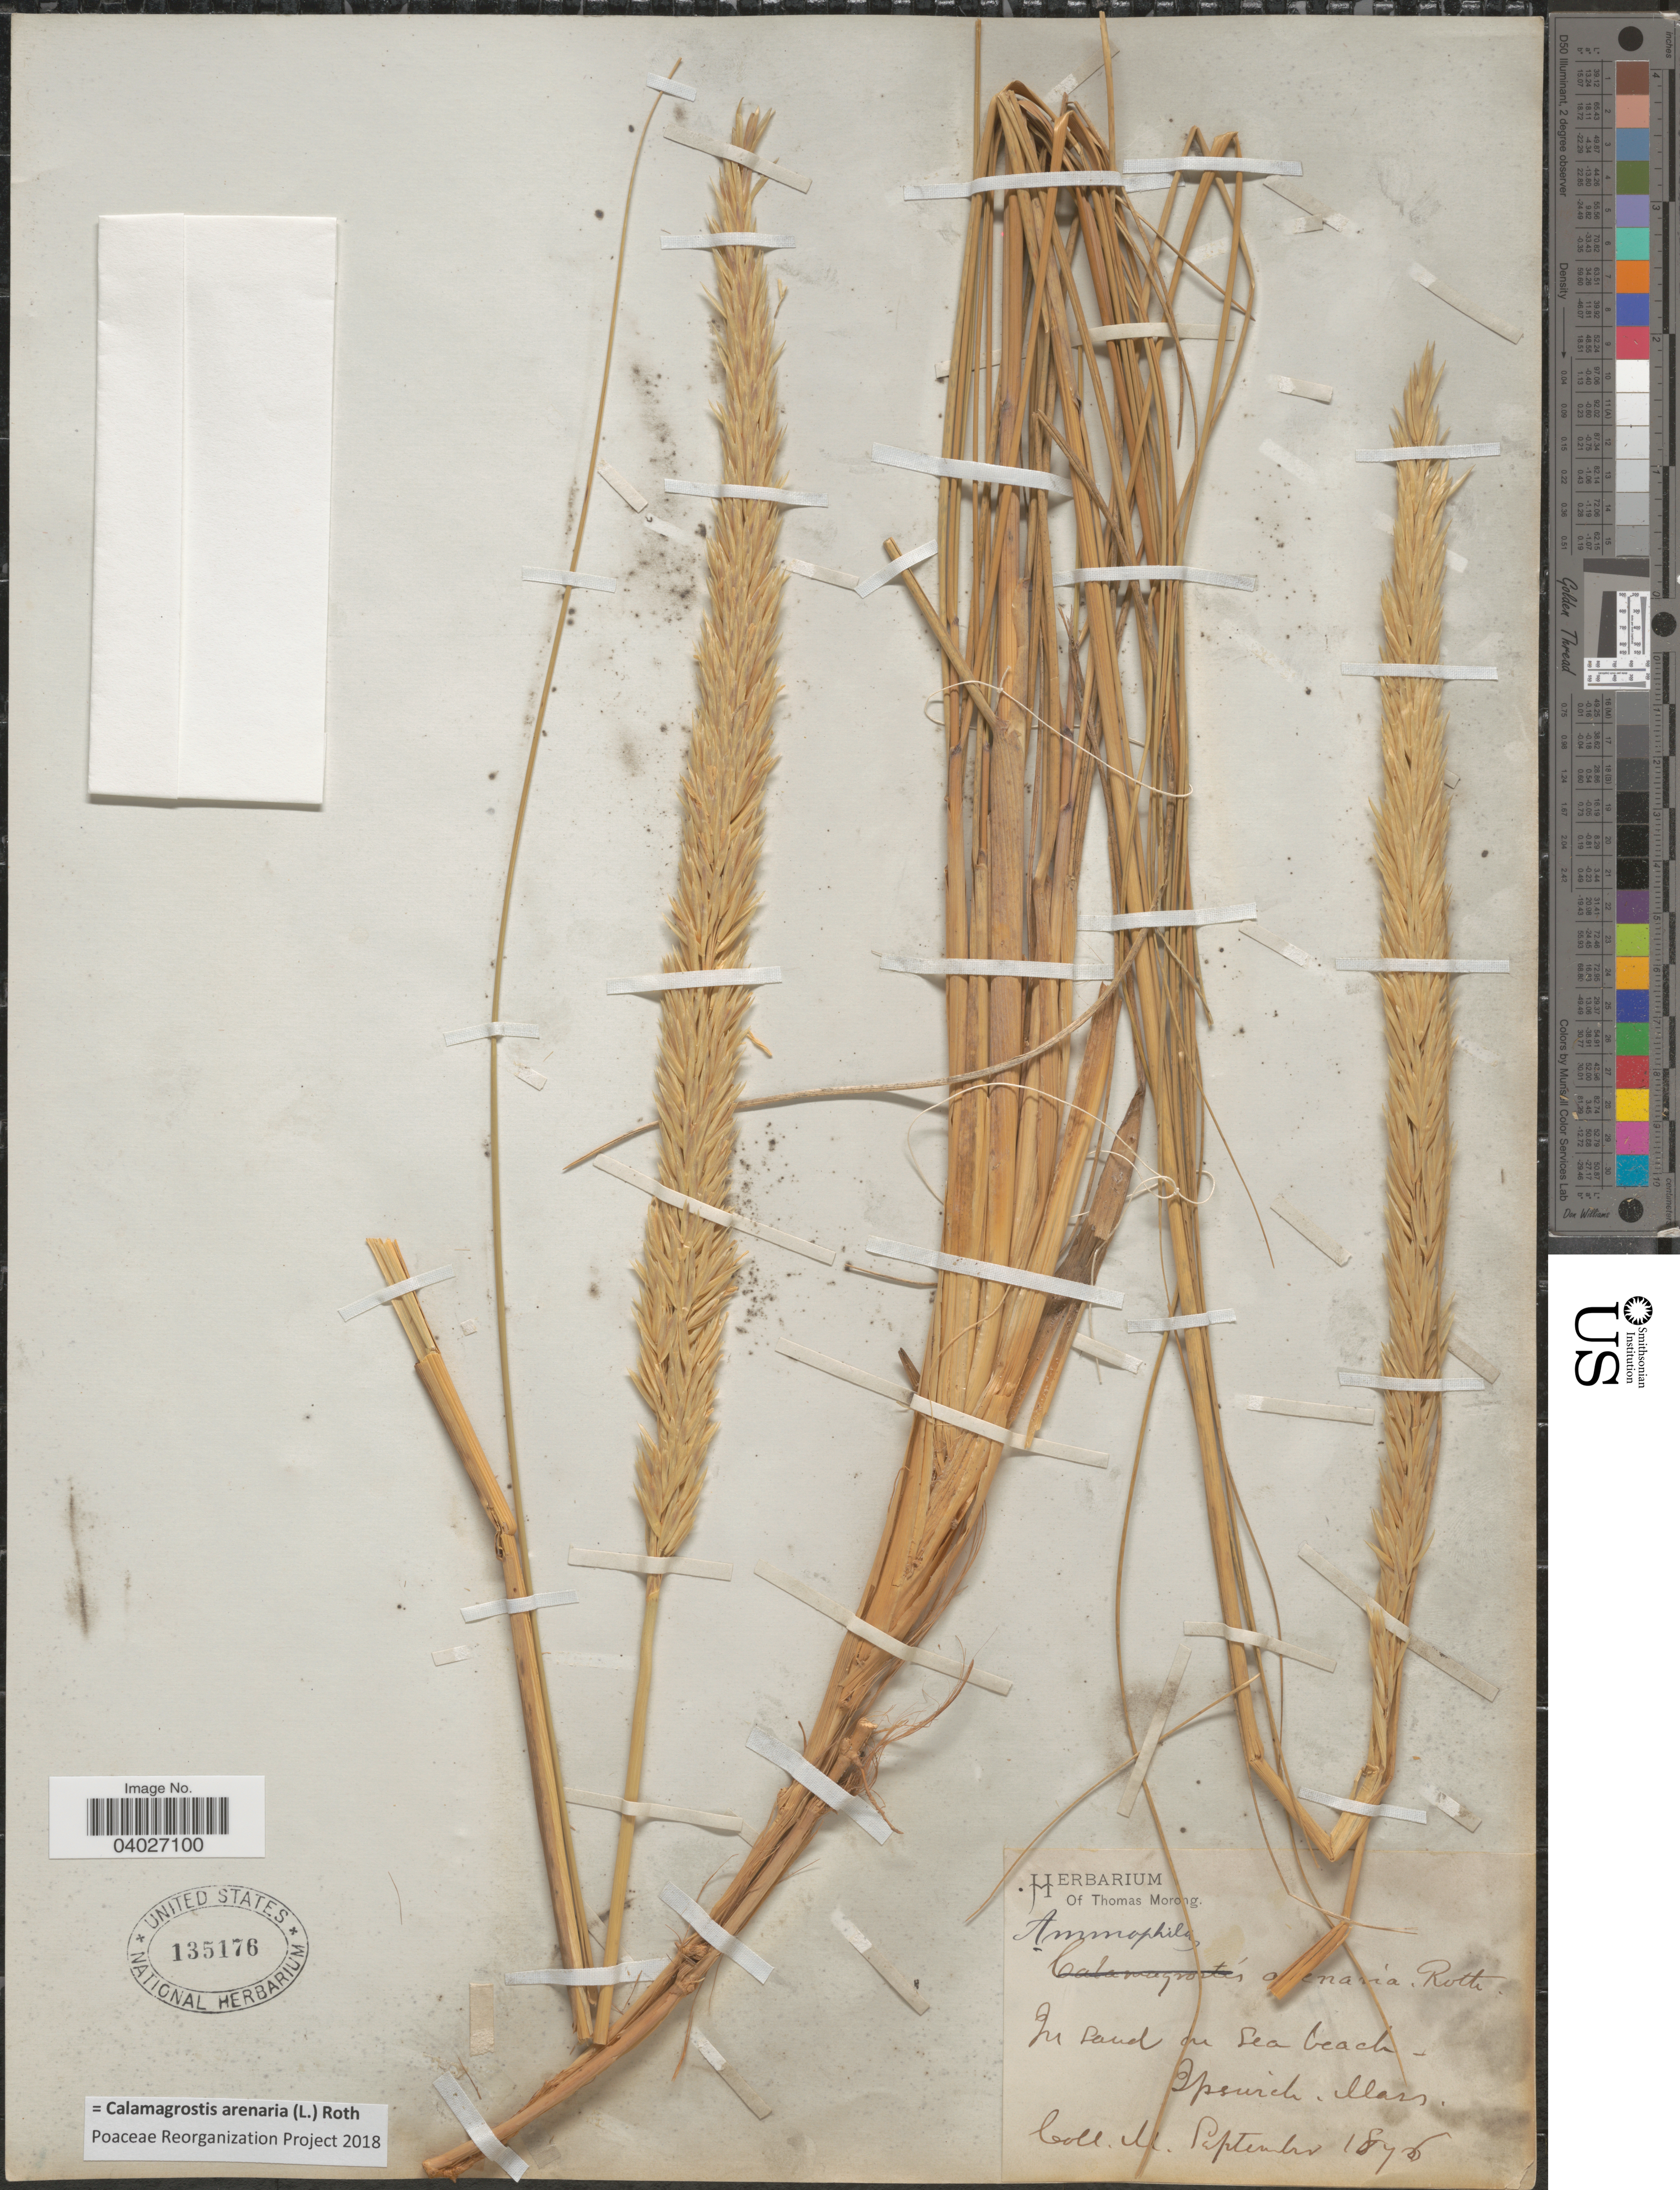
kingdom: Plantae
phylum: Tracheophyta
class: Liliopsida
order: Poales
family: Poaceae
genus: Calamagrostis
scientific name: Calamagrostis arenaria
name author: (L.) Roth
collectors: ex Herb. T. Morong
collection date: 1876-09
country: United States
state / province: Massachusetts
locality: In sand on sea beach- Ipswich.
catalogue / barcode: US 135176